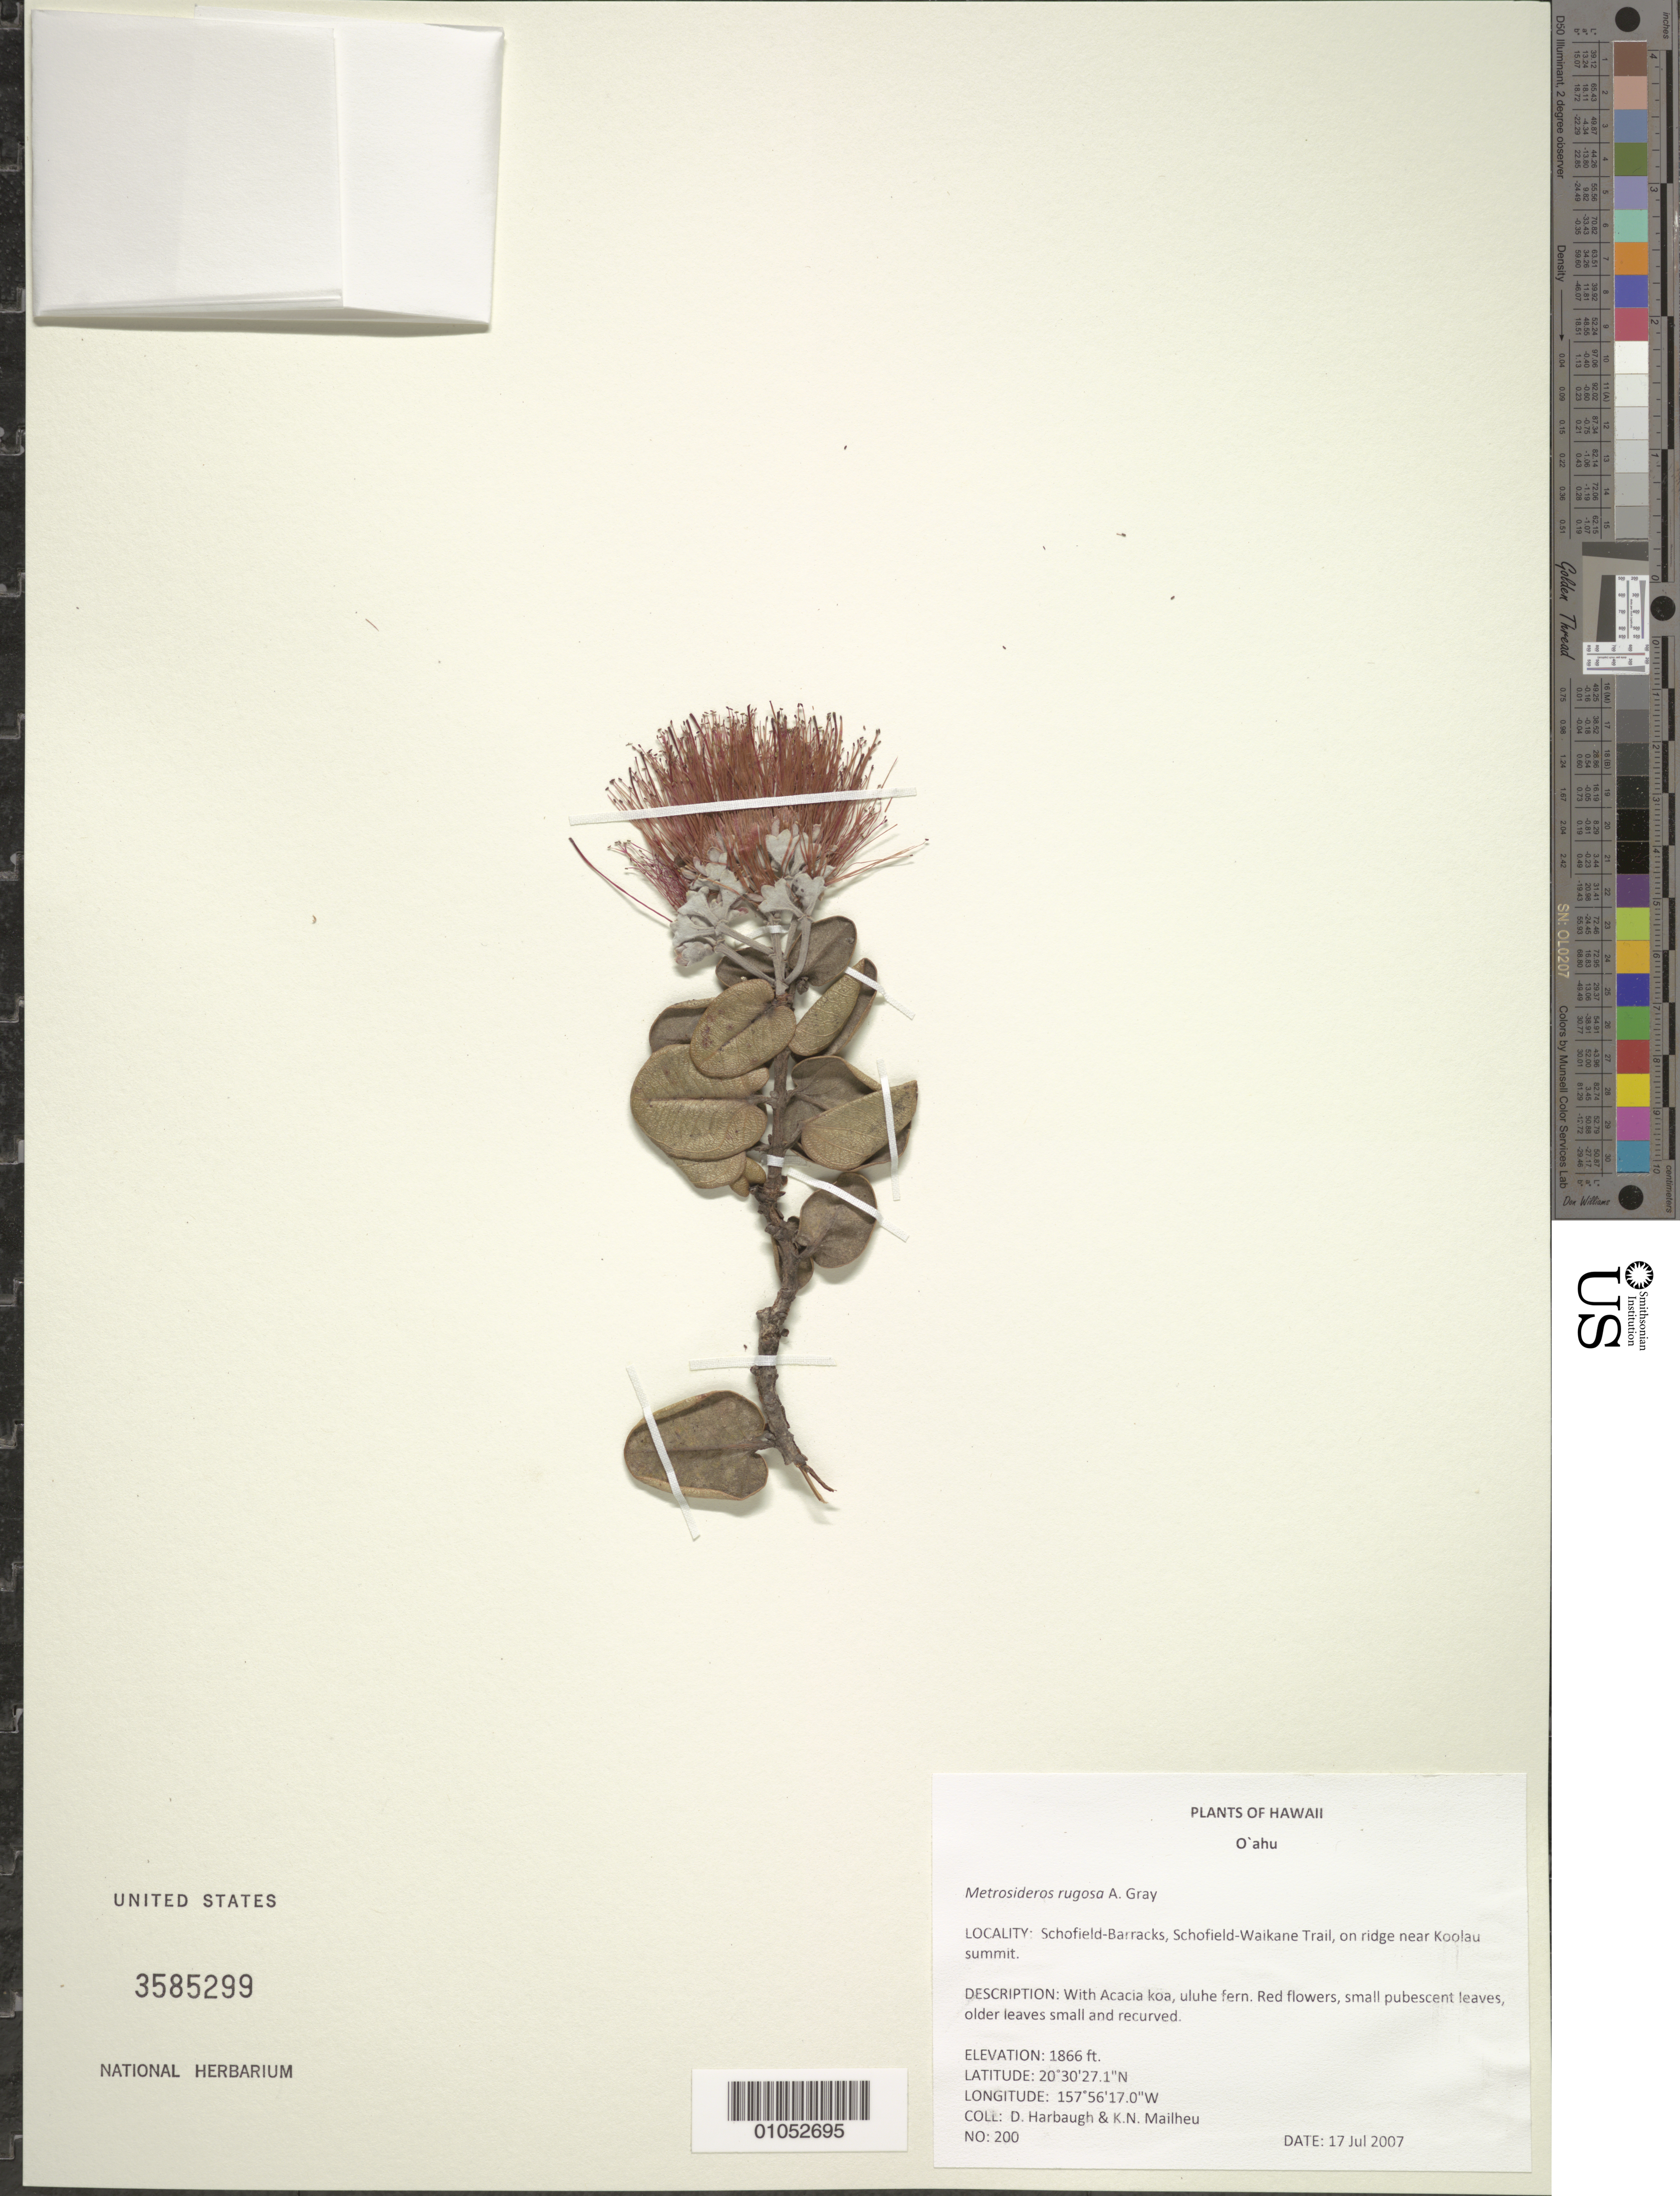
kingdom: Plantae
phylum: Tracheophyta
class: Magnoliopsida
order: Myrtales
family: Myrtaceae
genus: Metrosideros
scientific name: Metrosideros rugosa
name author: A. Gray in Wilkes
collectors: D. Harbaugh & K. Mailheu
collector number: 200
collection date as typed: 17 Jul 2007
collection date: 2007-07-17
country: United States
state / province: Hawaii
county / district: Honolulu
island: Oahu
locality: Schofield-Barracks, Schofield-Waikane Trail, on ridge near Koolau summit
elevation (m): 569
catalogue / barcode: US 3585299